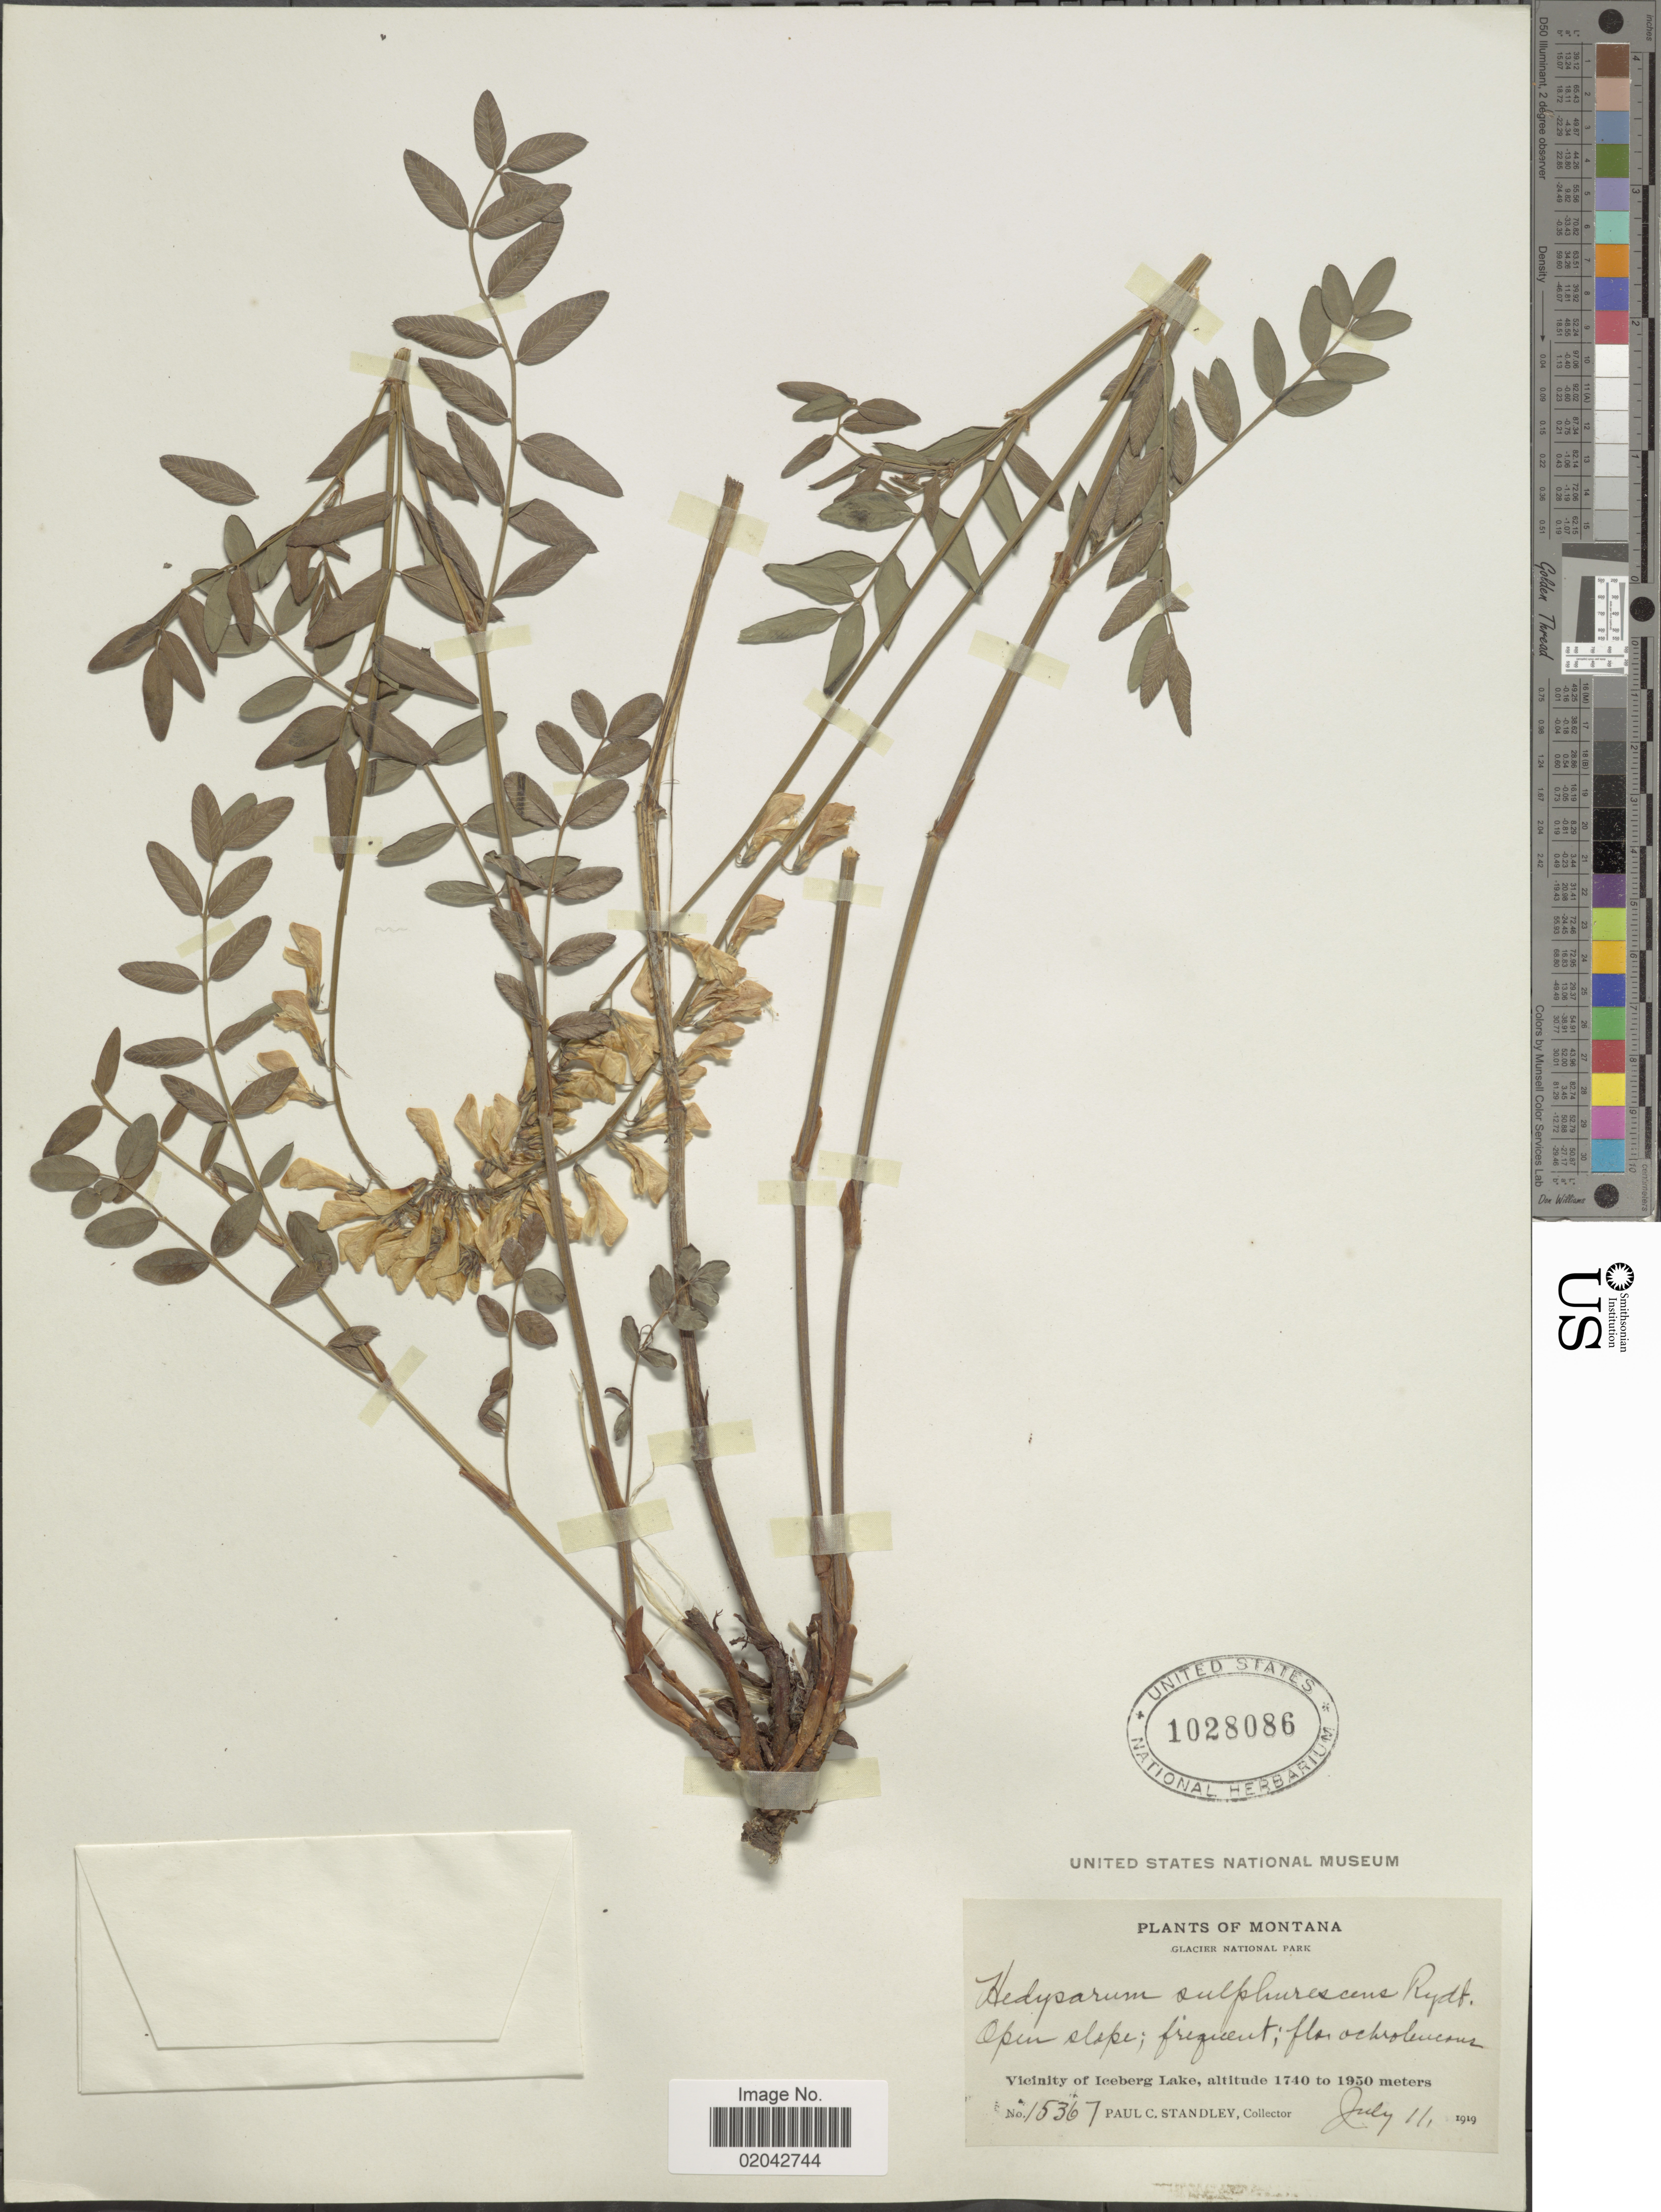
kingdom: Plantae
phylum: Tracheophyta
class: Magnoliopsida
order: Fabales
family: Fabaceae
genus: Hedysarum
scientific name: Hedysarum sulphurescens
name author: Rydb.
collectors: P. C. Standley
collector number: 15367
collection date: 1919-07-11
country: United States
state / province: Montana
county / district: Glacier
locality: Glacier National Park, open slope, vicinity of Iceberg Lake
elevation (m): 1740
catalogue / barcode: US 1028086